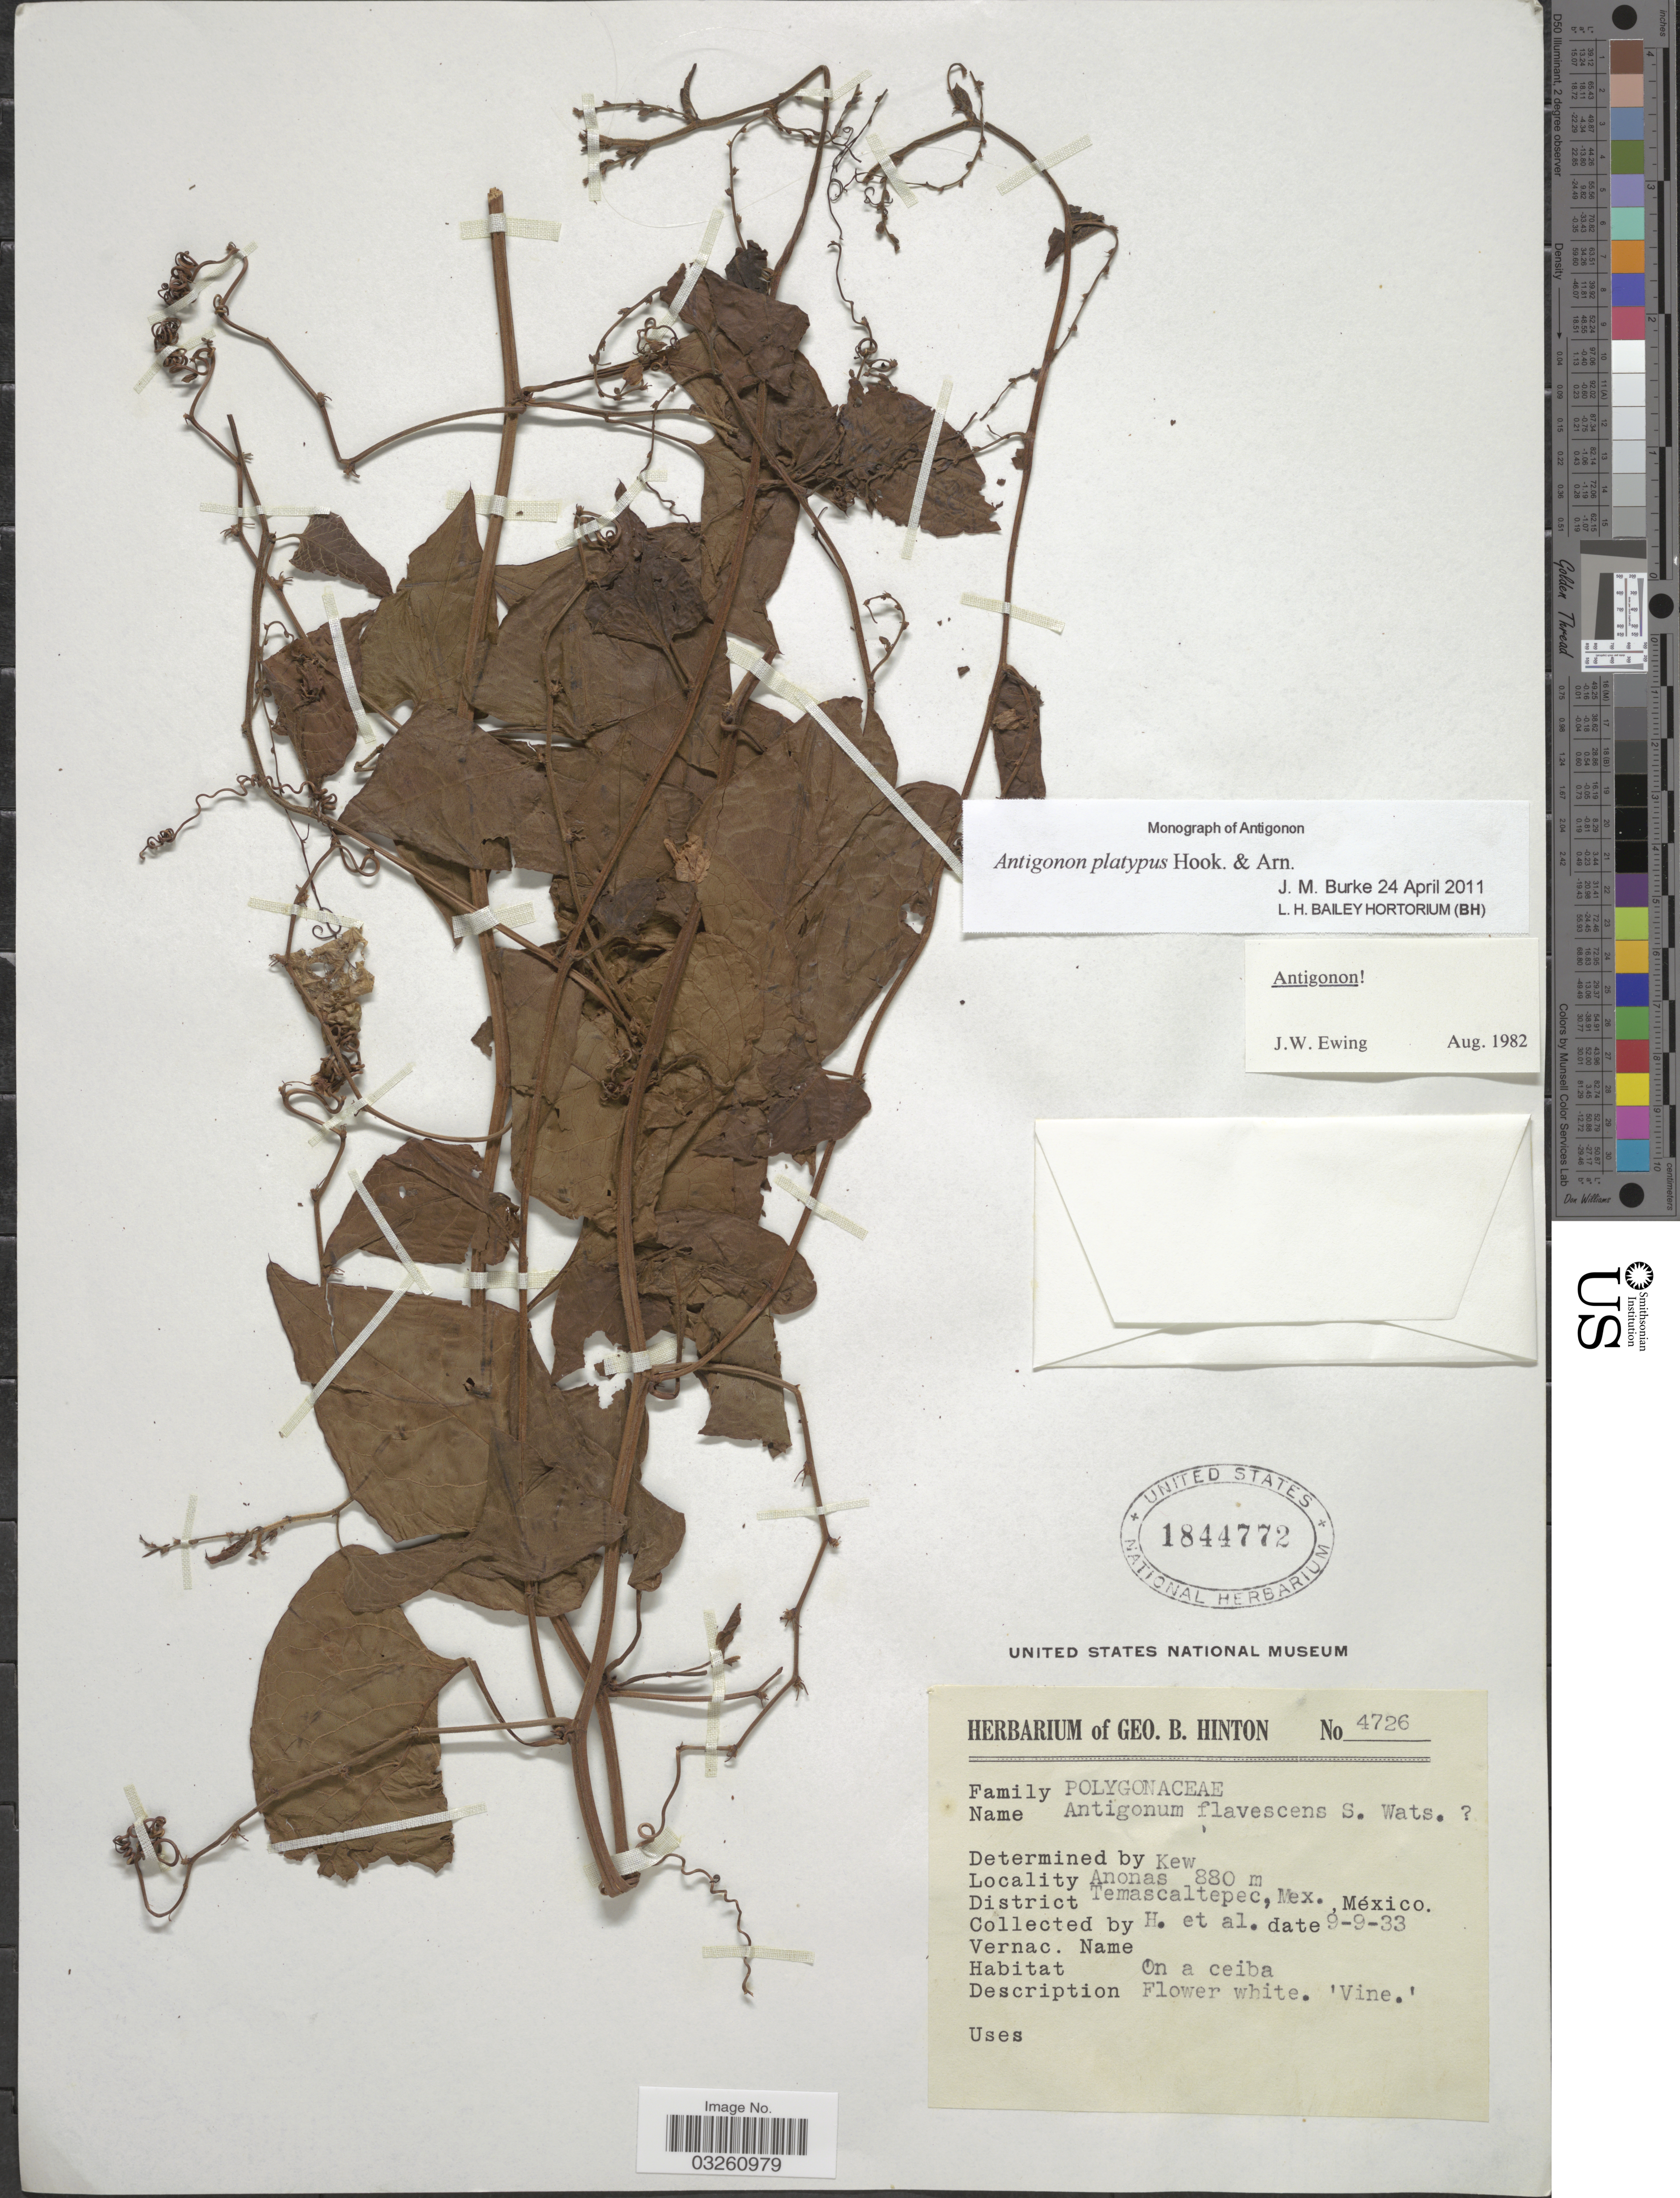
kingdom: Plantae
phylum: Tracheophyta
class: Magnoliopsida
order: Caryophyllales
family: Polygonaceae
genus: Antigonon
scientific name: Antigonon platypus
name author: Hook. & Arn.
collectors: G. B. Hinton & et al.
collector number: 4726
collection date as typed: Transcribed d/m/y: 9/9/33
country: Mexico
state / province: México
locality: Anonas. District Temascaltepec.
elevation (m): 880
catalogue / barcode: US 1844772